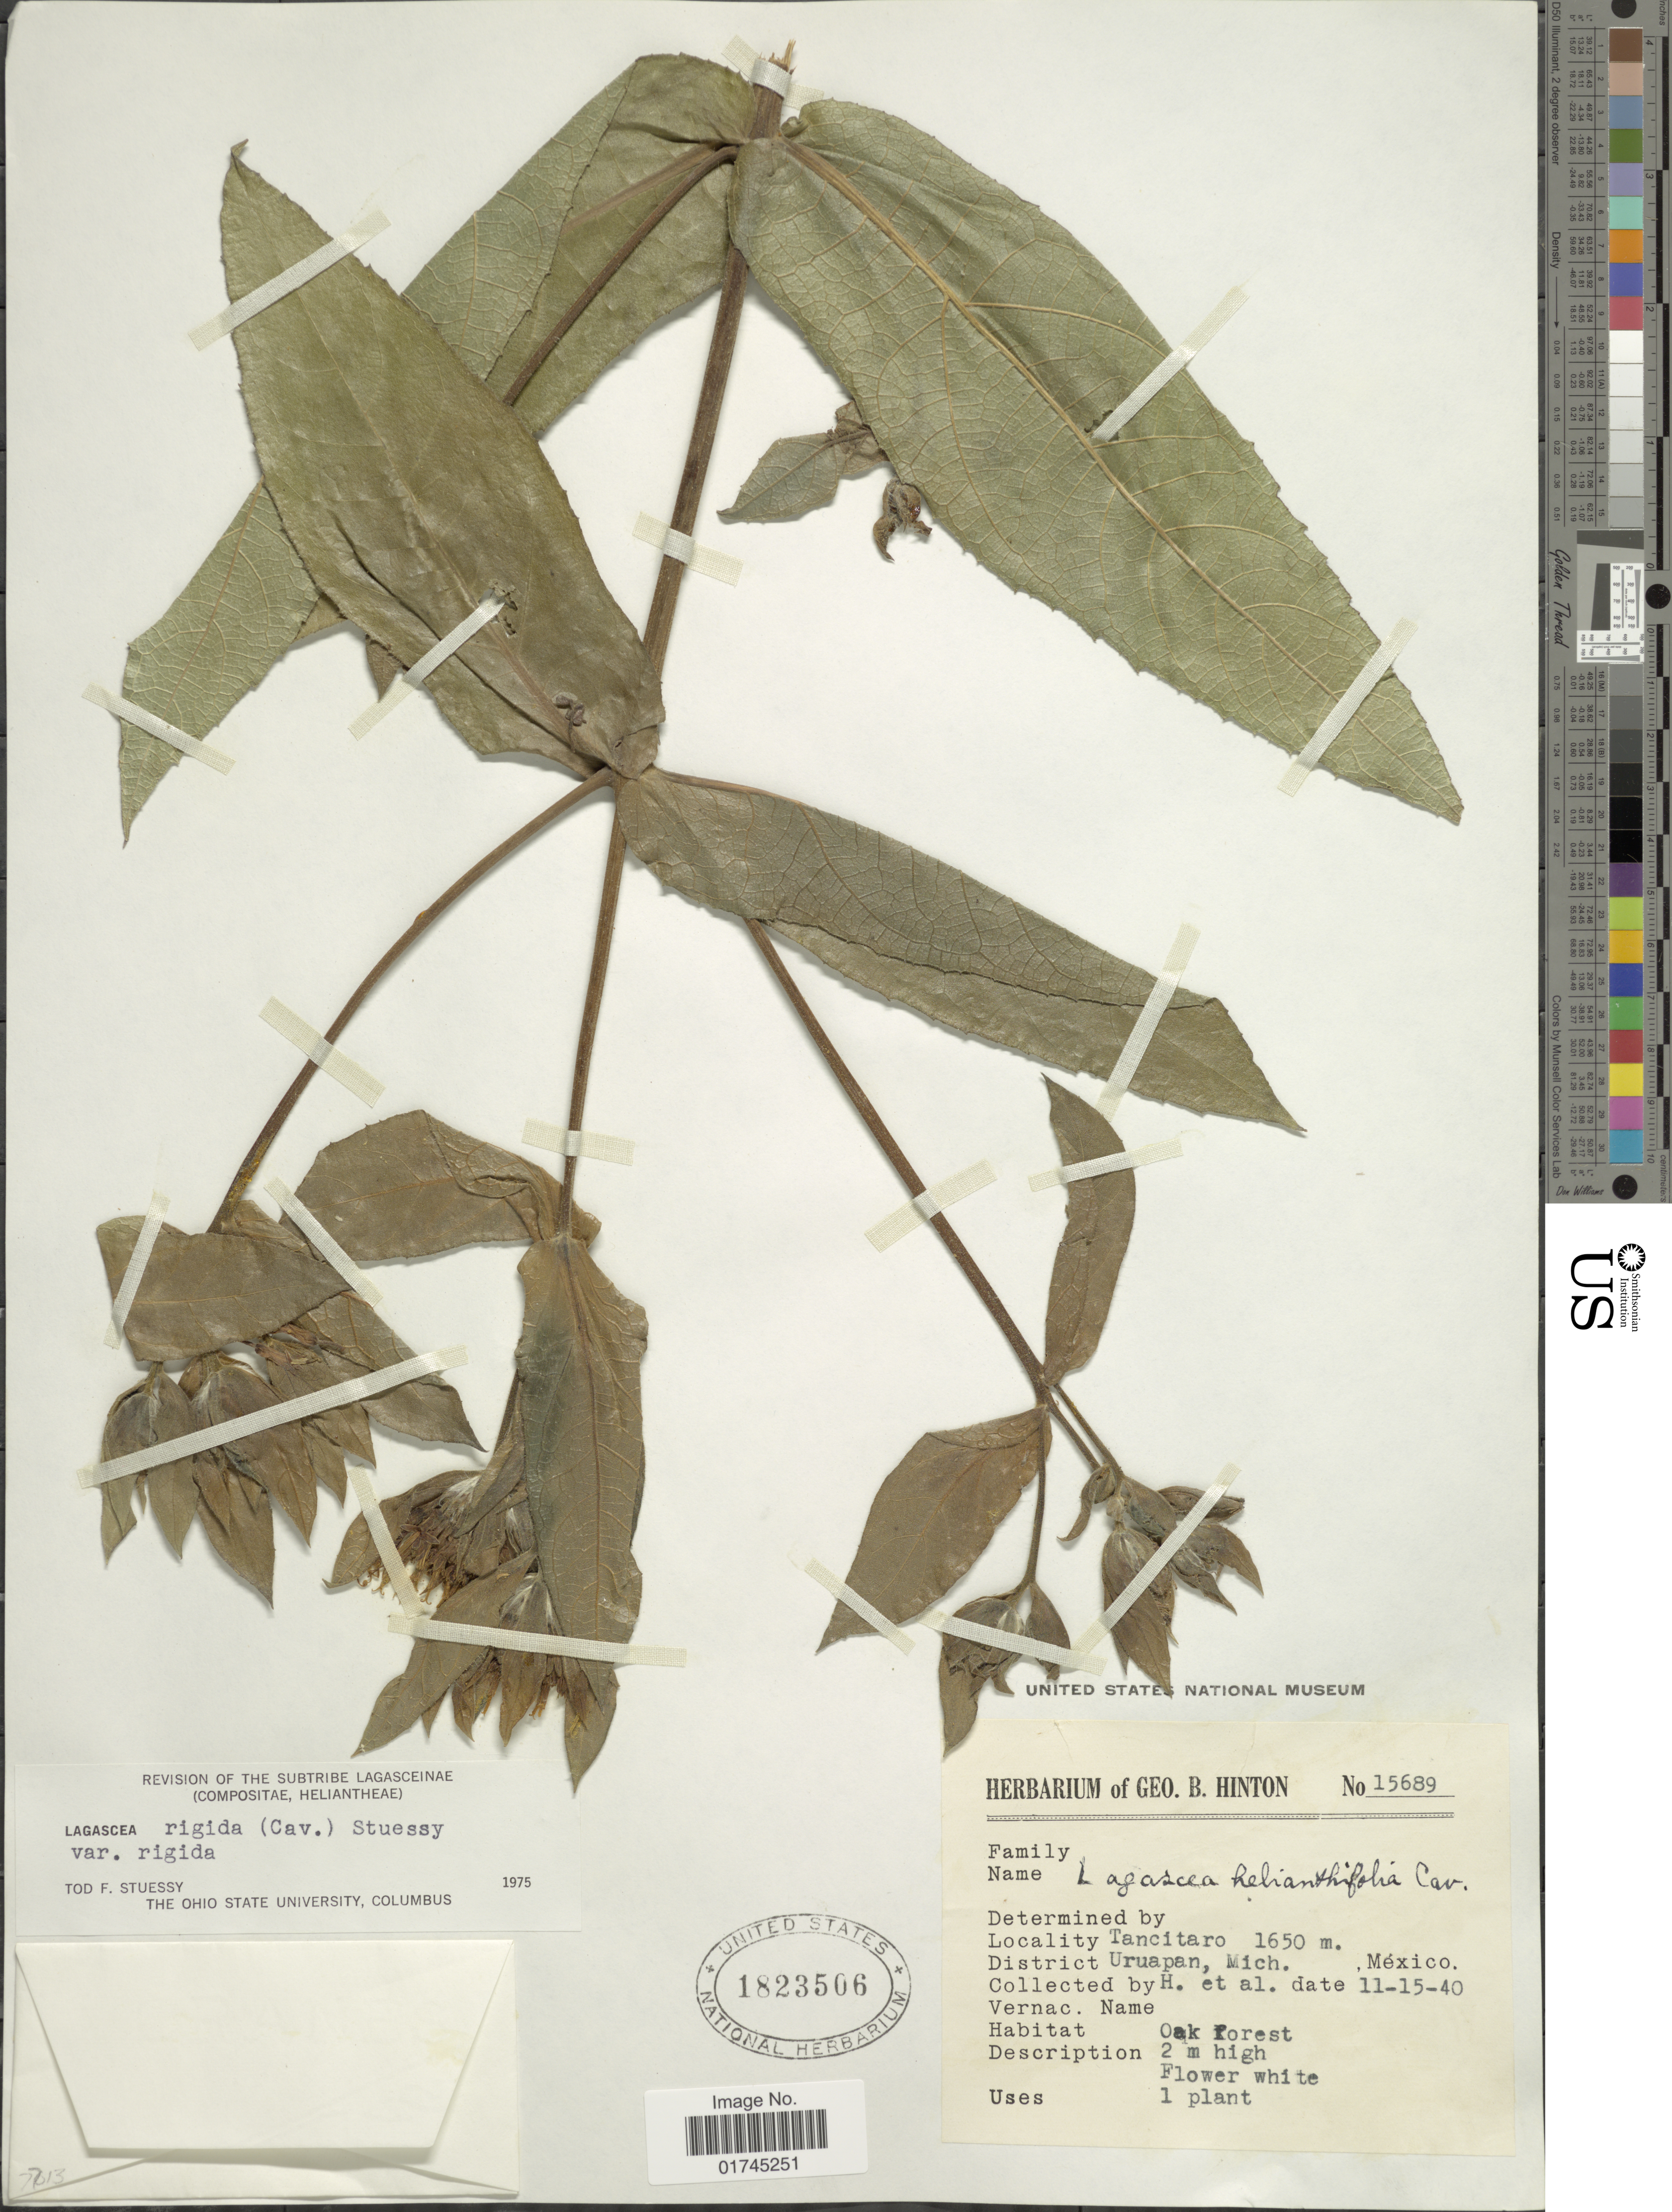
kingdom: Plantae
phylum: Tracheophyta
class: Magnoliopsida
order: Asterales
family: Asteraceae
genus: Lagascea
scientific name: Lagascea helianthifolia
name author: Kunth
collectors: G. B. Hinton & et al.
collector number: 15689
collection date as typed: Transcribed d/m/y: 15/11/40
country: Mexico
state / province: Michoacán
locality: Tancitaro, District Uruapan.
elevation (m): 1650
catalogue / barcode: US 1823506